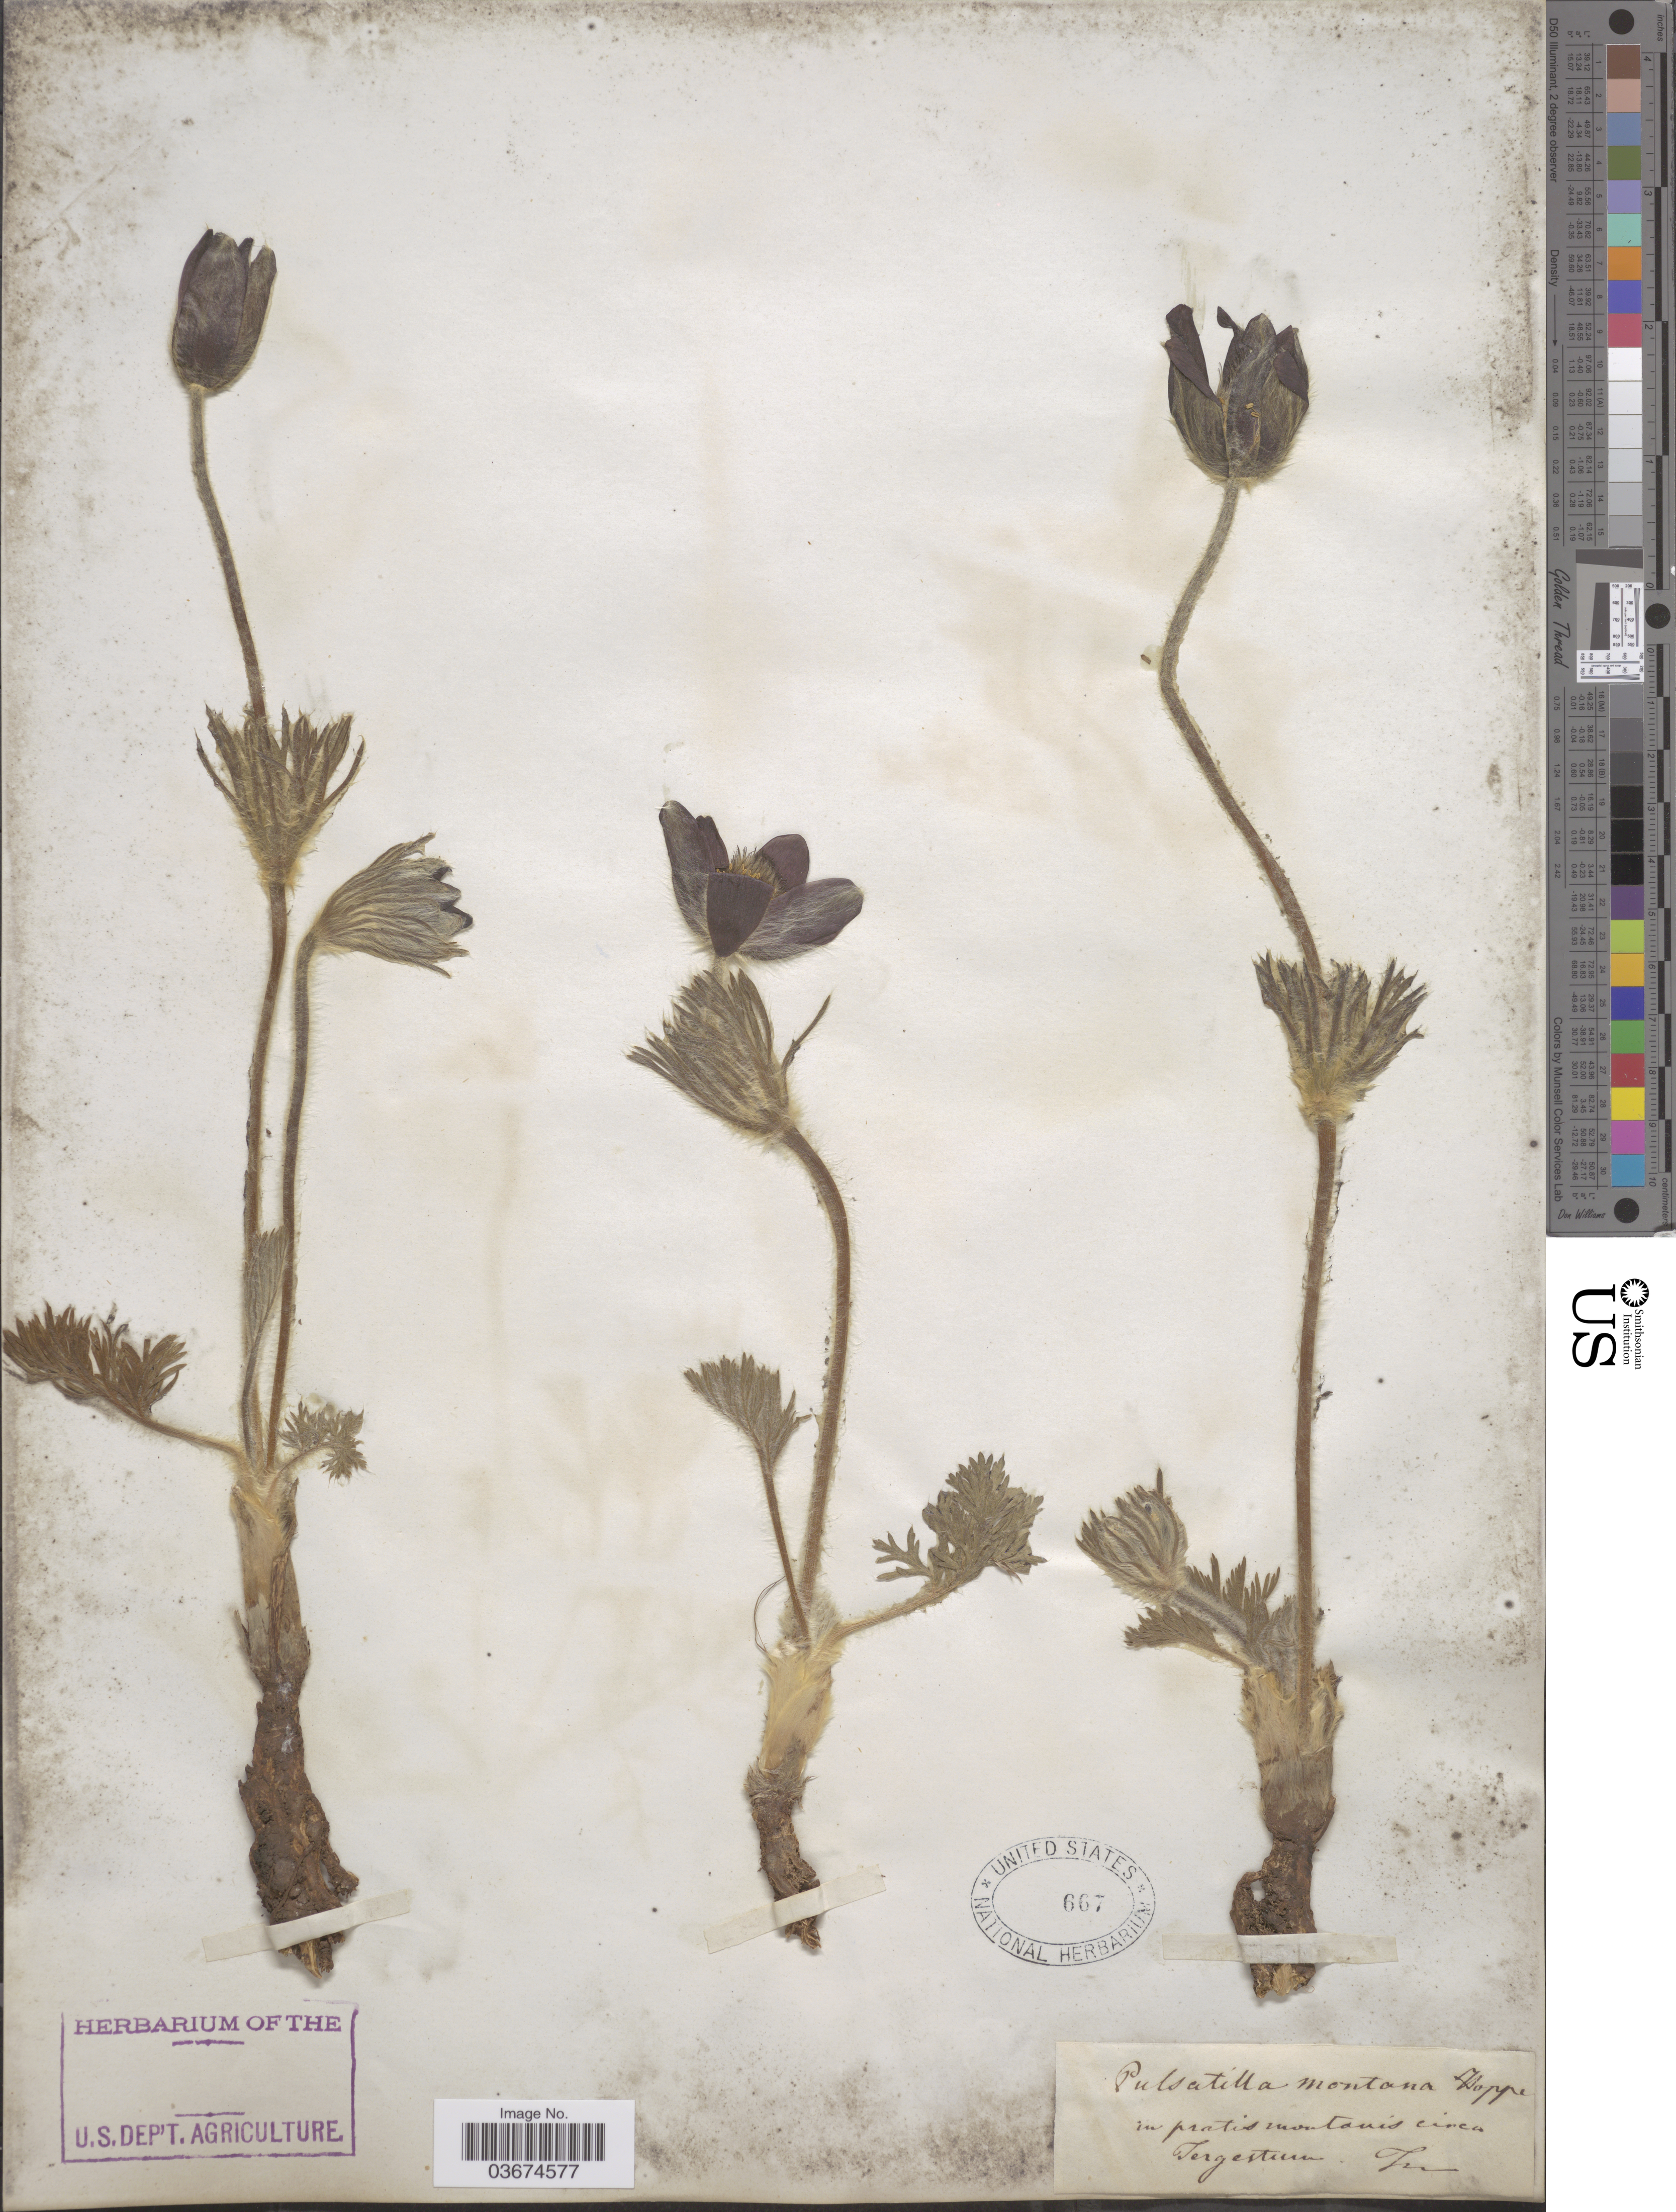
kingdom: Plantae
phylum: Tracheophyta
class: Magnoliopsida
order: Ranunculales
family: Ranunculaceae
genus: Pulsatilla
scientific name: Pulsatilla montana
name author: Rchb.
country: Italy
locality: In pratis montanis circa Tergestum.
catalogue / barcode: US 667